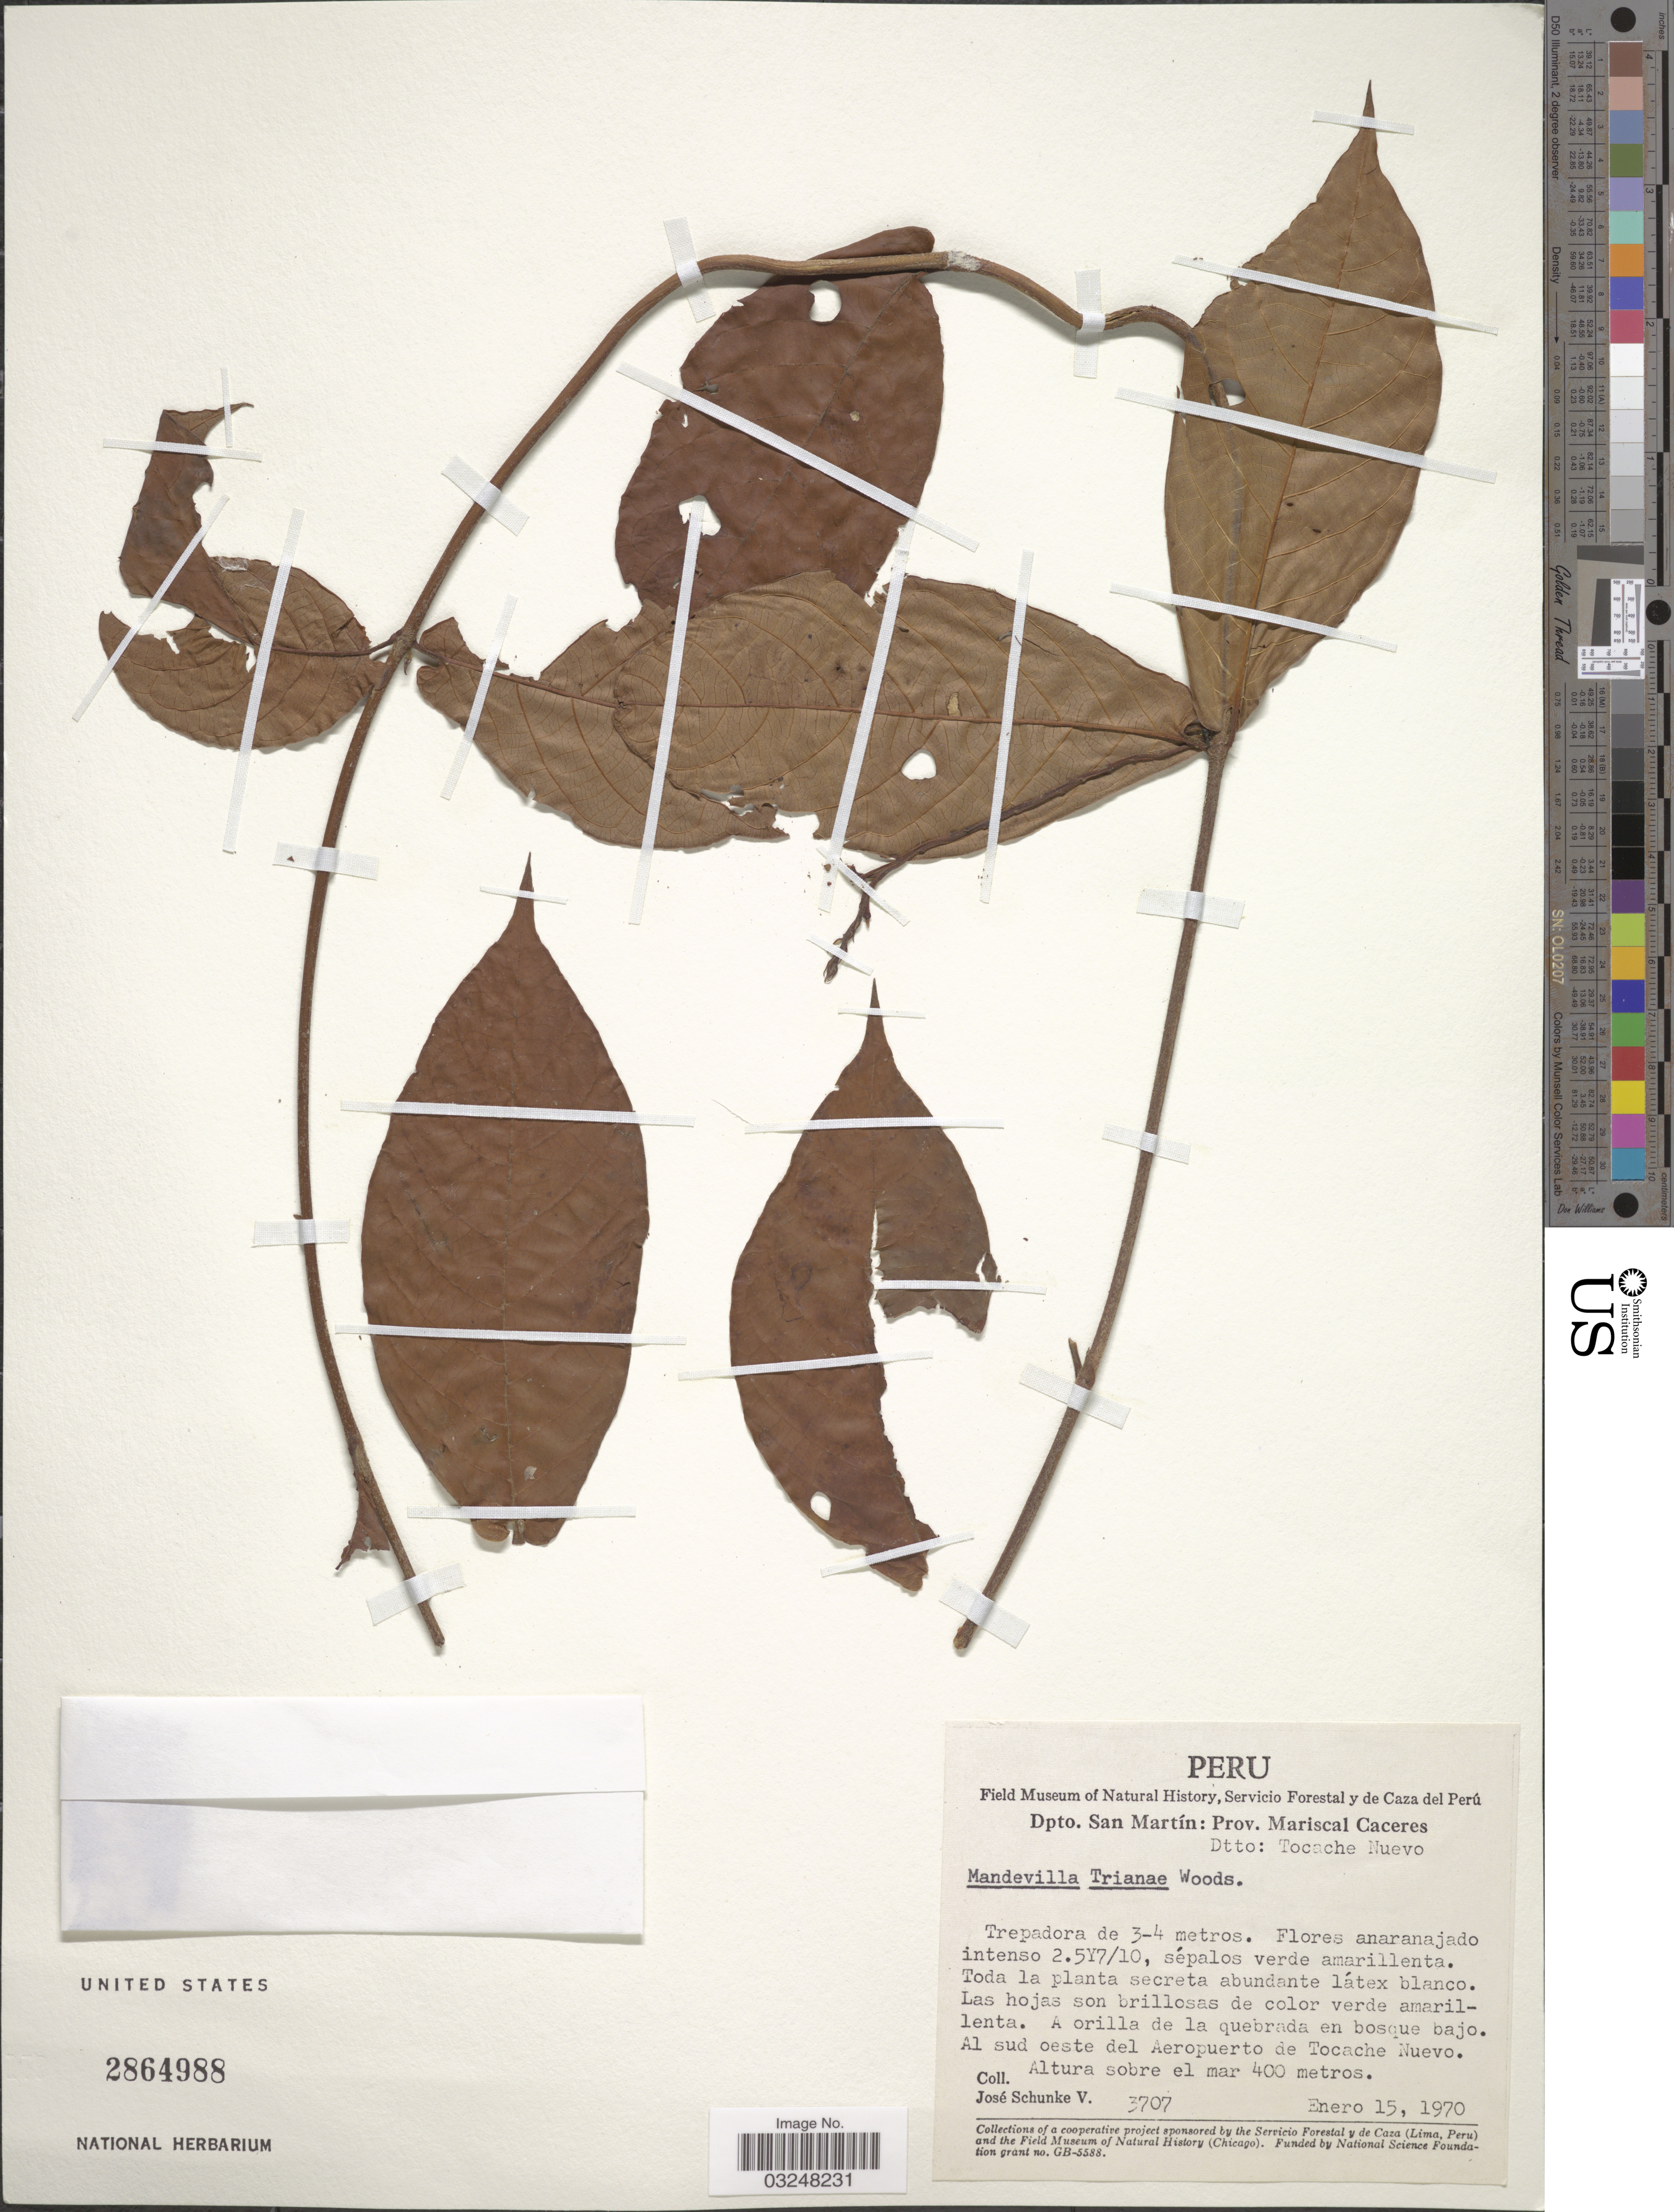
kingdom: Plantae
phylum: Tracheophyta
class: Magnoliopsida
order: Gentianales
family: Apocynaceae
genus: Mandevilla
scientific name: Mandevilla trianae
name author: Woodson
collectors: J. Schunke Vigo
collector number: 3707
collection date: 1970-01-15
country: Peru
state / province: San Martín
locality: Dpto. San Martín: Prov. Mariscal Caceres. Dtto. Tocache Nuevo. Al sud oeste del Aeropuerto de Tocache Nuevo.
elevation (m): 400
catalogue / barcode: US 2864988